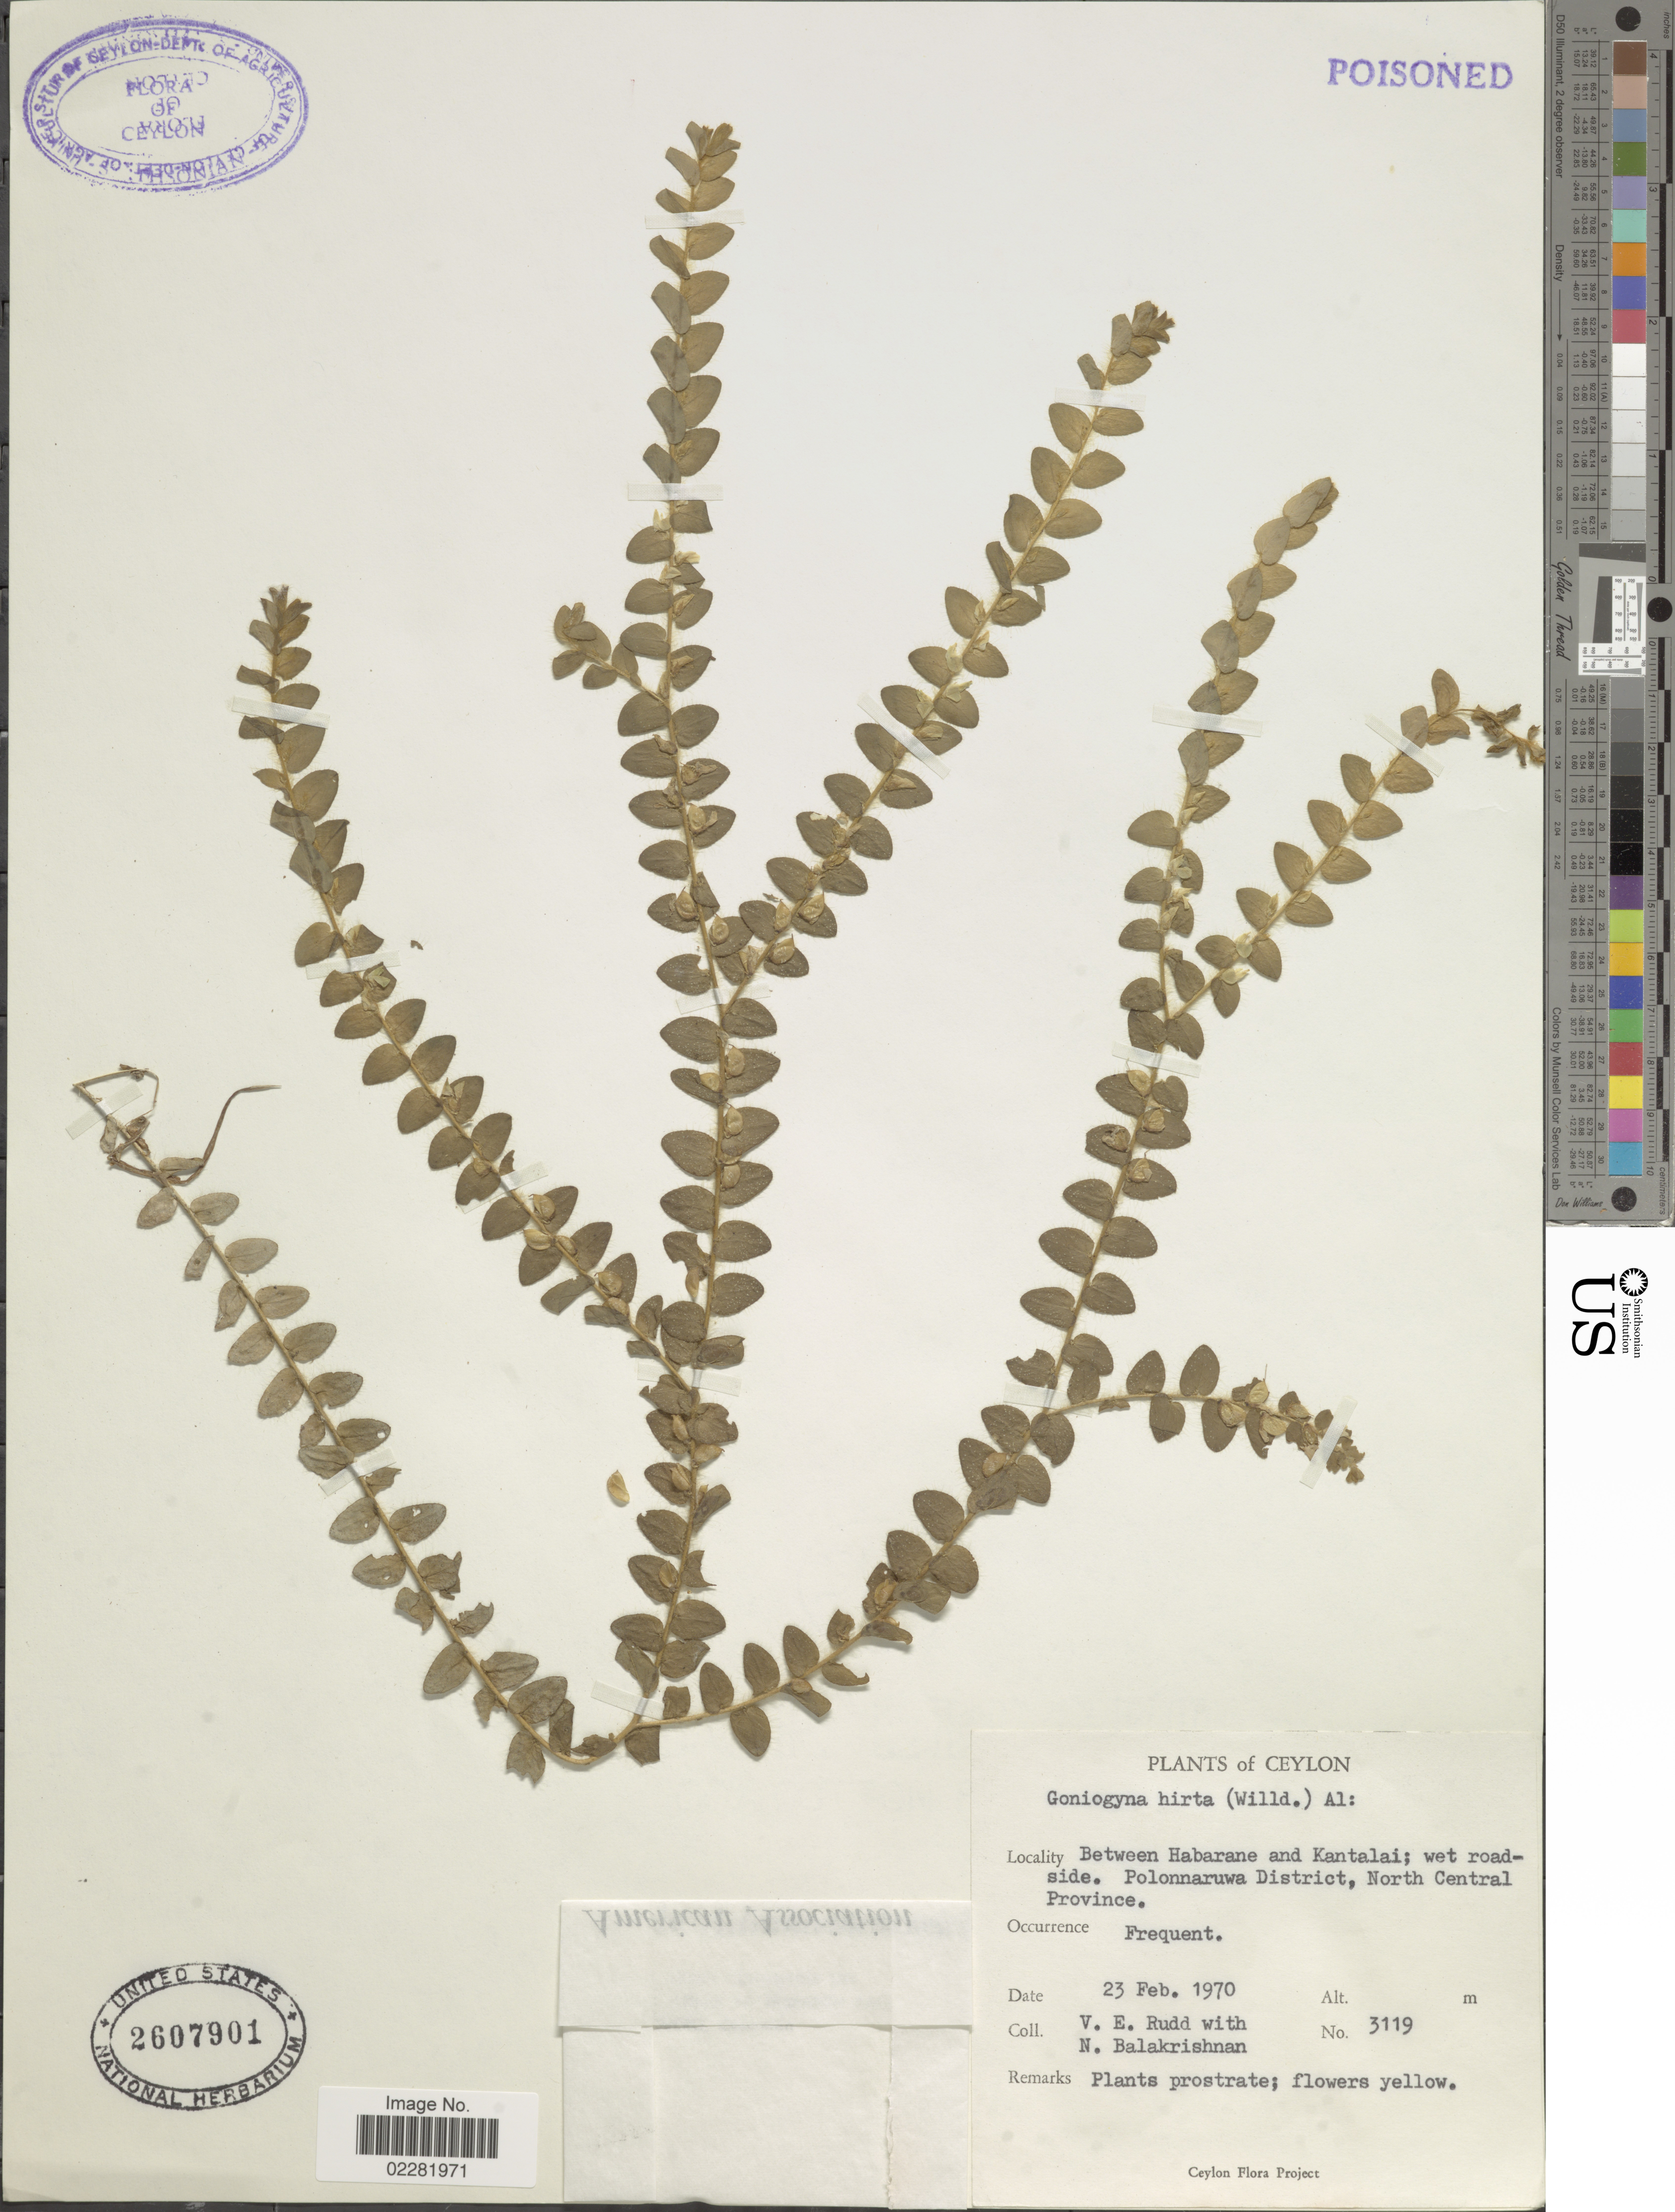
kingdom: Plantae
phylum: Tracheophyta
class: Magnoliopsida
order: Fabales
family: Fabaceae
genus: Crotalaria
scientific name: Crotalaria hebecarpa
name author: (DC.) Rudd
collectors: V. E. Rudd & N. Balakrishnan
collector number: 3119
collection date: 1970-02-23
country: Sri Lanka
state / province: North Central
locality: Ceylon, Between Habarane and Knatalai; wet road side; Polonnaruwa District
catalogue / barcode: US 2607901